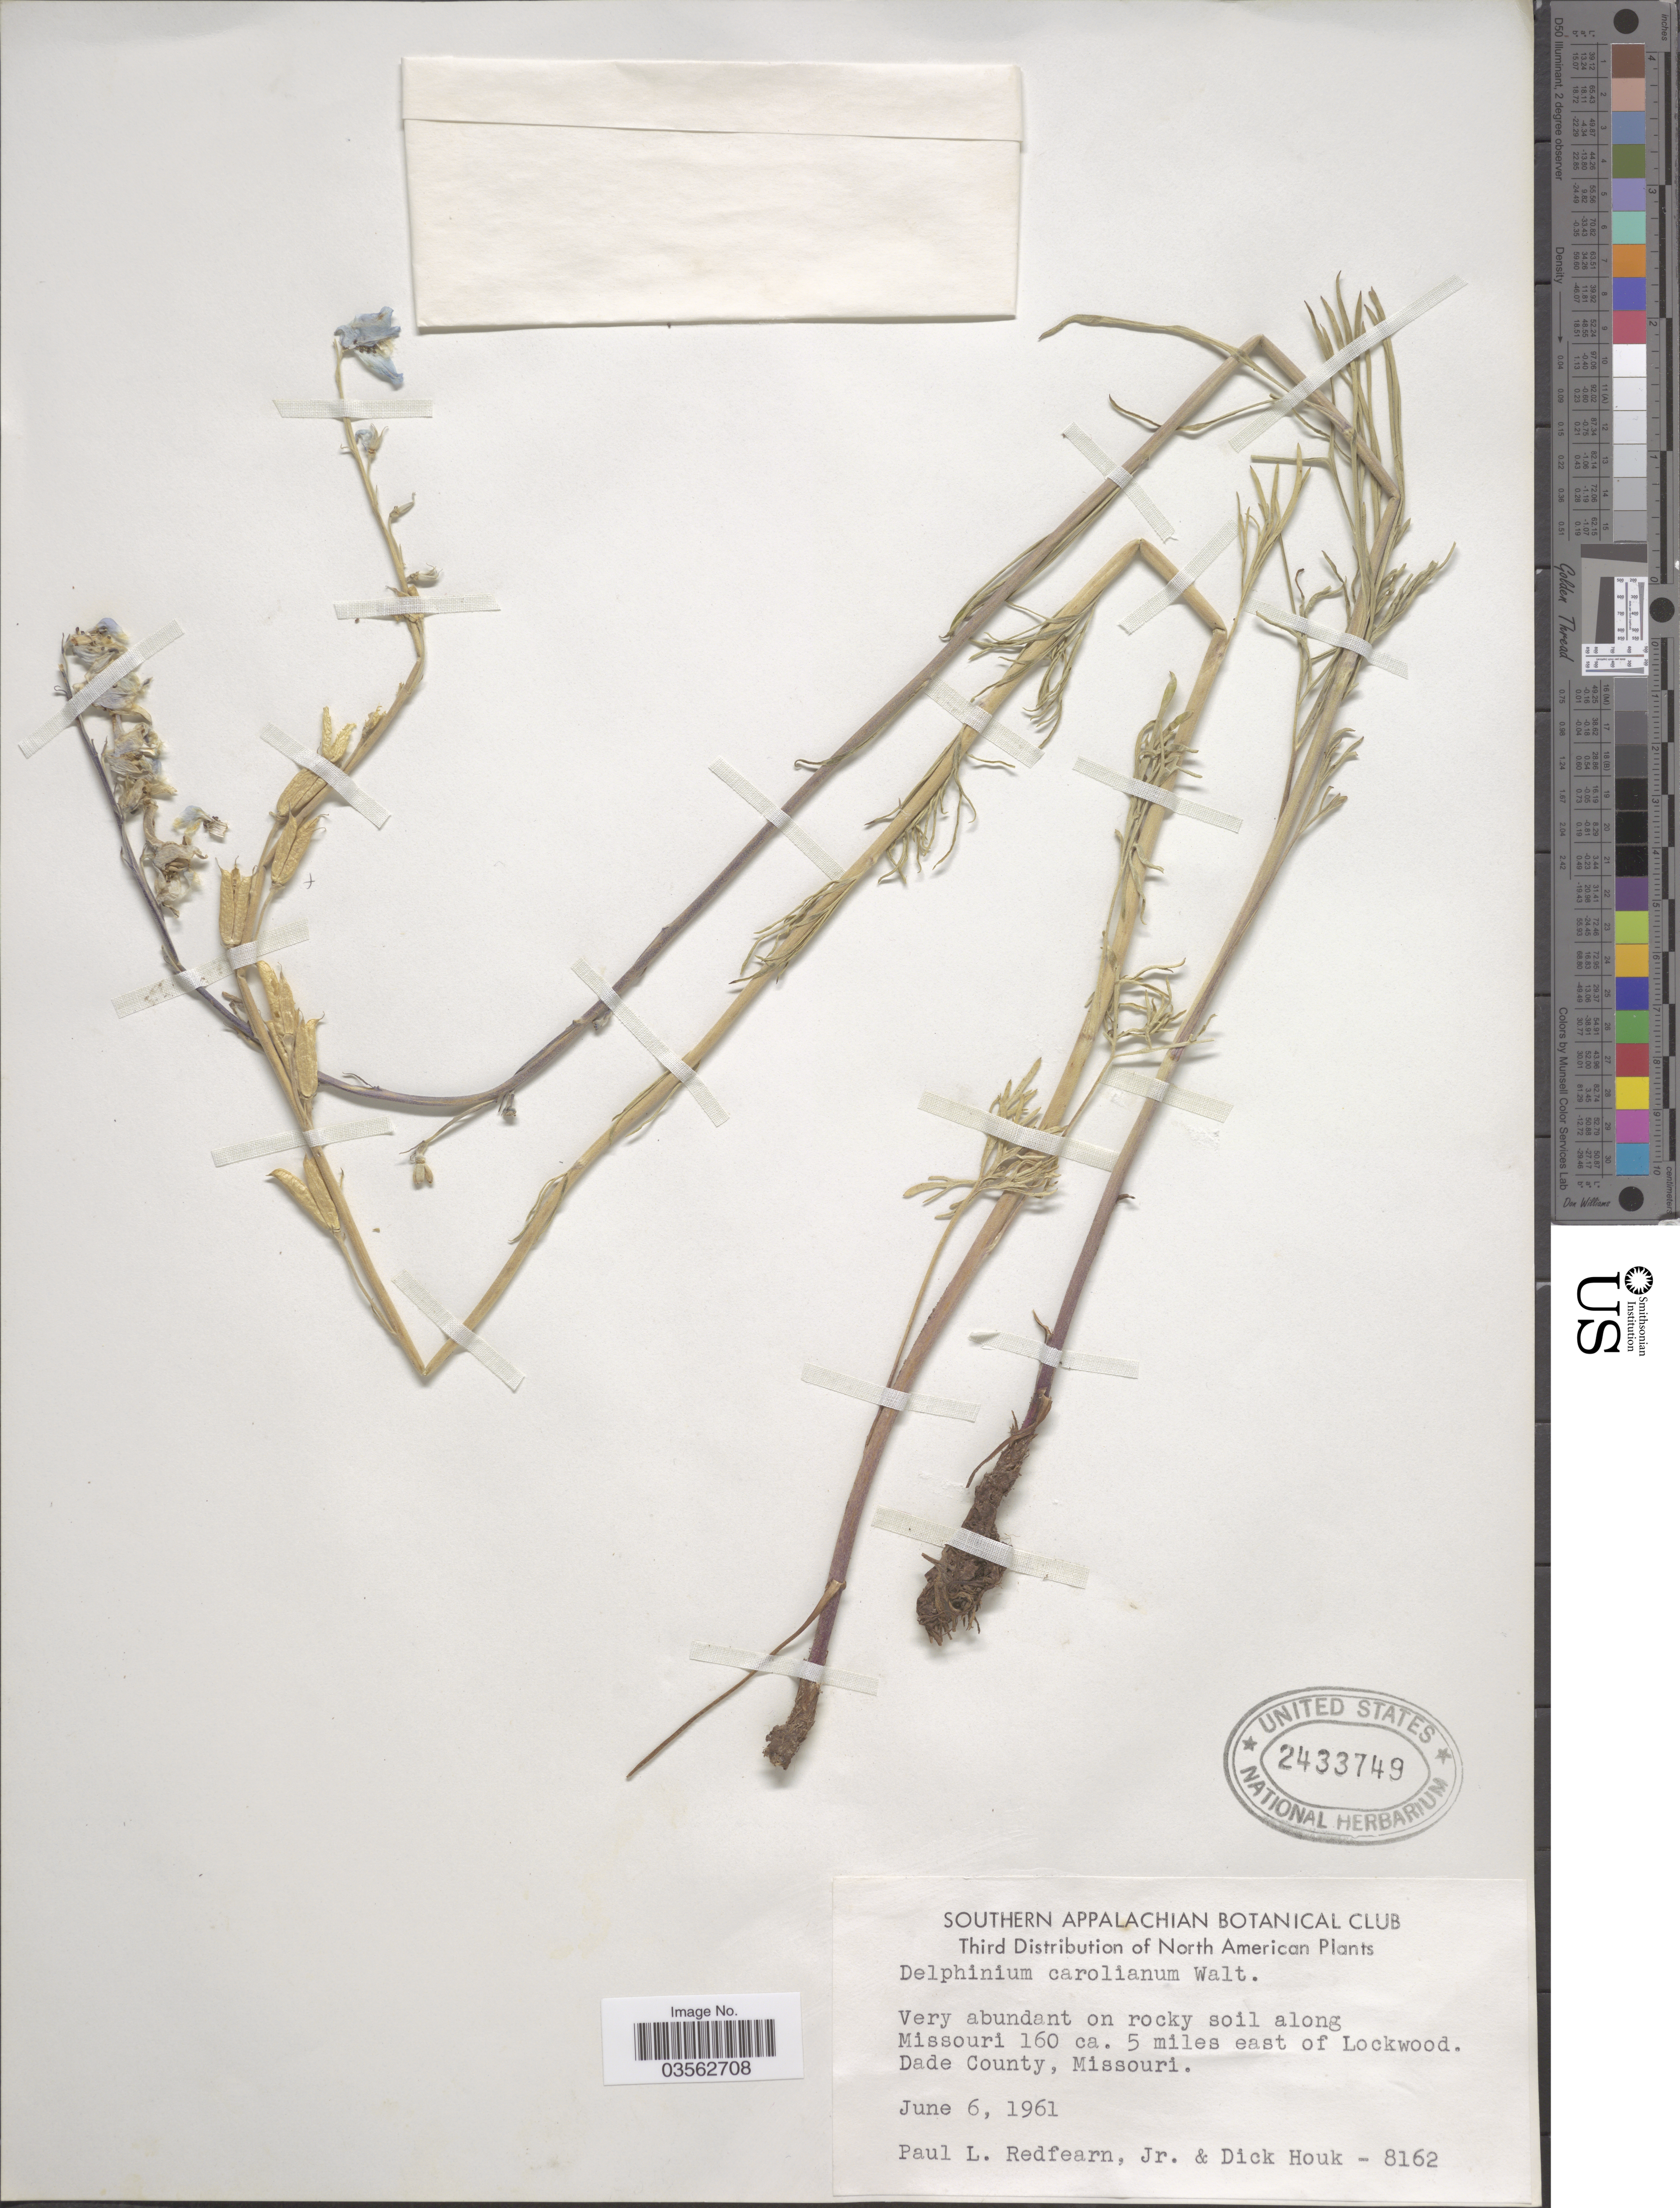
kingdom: Plantae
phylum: Tracheophyta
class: Magnoliopsida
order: Ranunculales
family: Ranunculaceae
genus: Delphinium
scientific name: Delphinium carolinianum subsp. carolinianum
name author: Walter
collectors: P. Redfearn & D. Houk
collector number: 8162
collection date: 1961-06-06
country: United States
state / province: Missouri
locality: On rocky soil along Missouri 160 ca. 5 miles east of Lockwood. Dade County.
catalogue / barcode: US 2433749